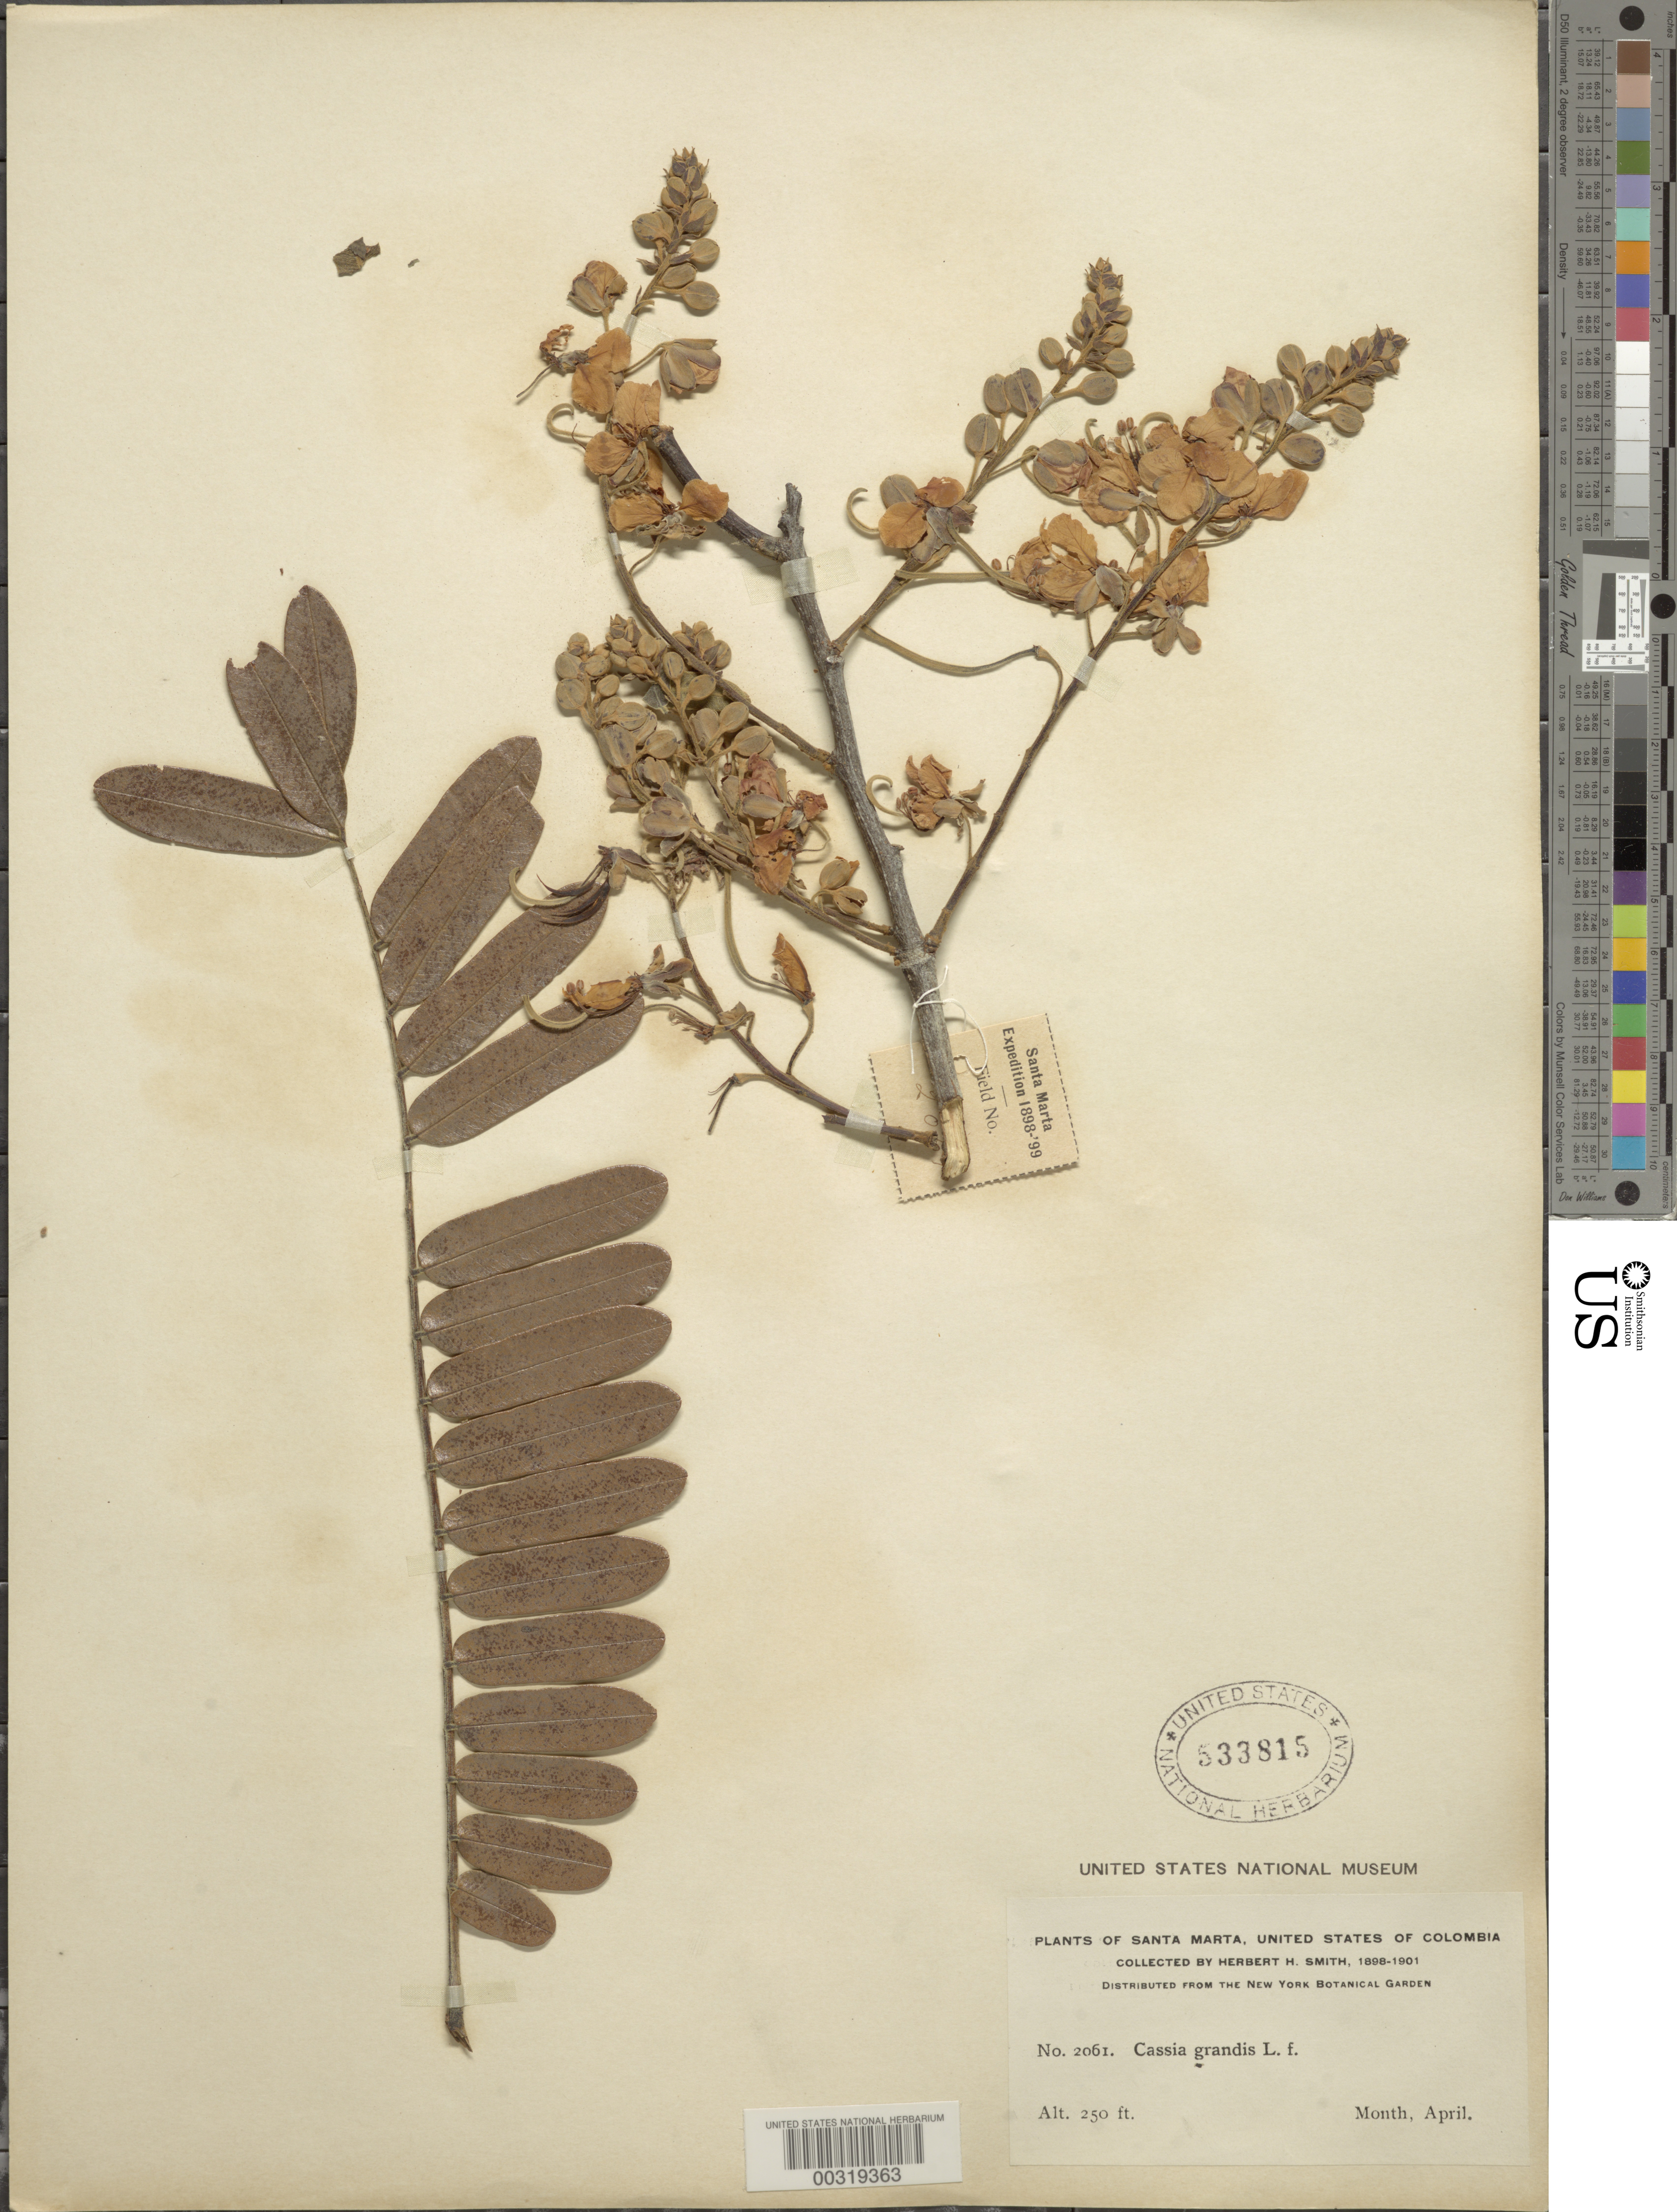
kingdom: Plantae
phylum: Tracheophyta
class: Magnoliopsida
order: Fabales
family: Fabaceae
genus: Cassia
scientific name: Cassia grandis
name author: L. f.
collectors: Herbert H. Smith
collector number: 2061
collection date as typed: Apr 1898 to -- Apr 1901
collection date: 1898-04/1901-04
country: Colombia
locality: Santa Marta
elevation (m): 76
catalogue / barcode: US 533815